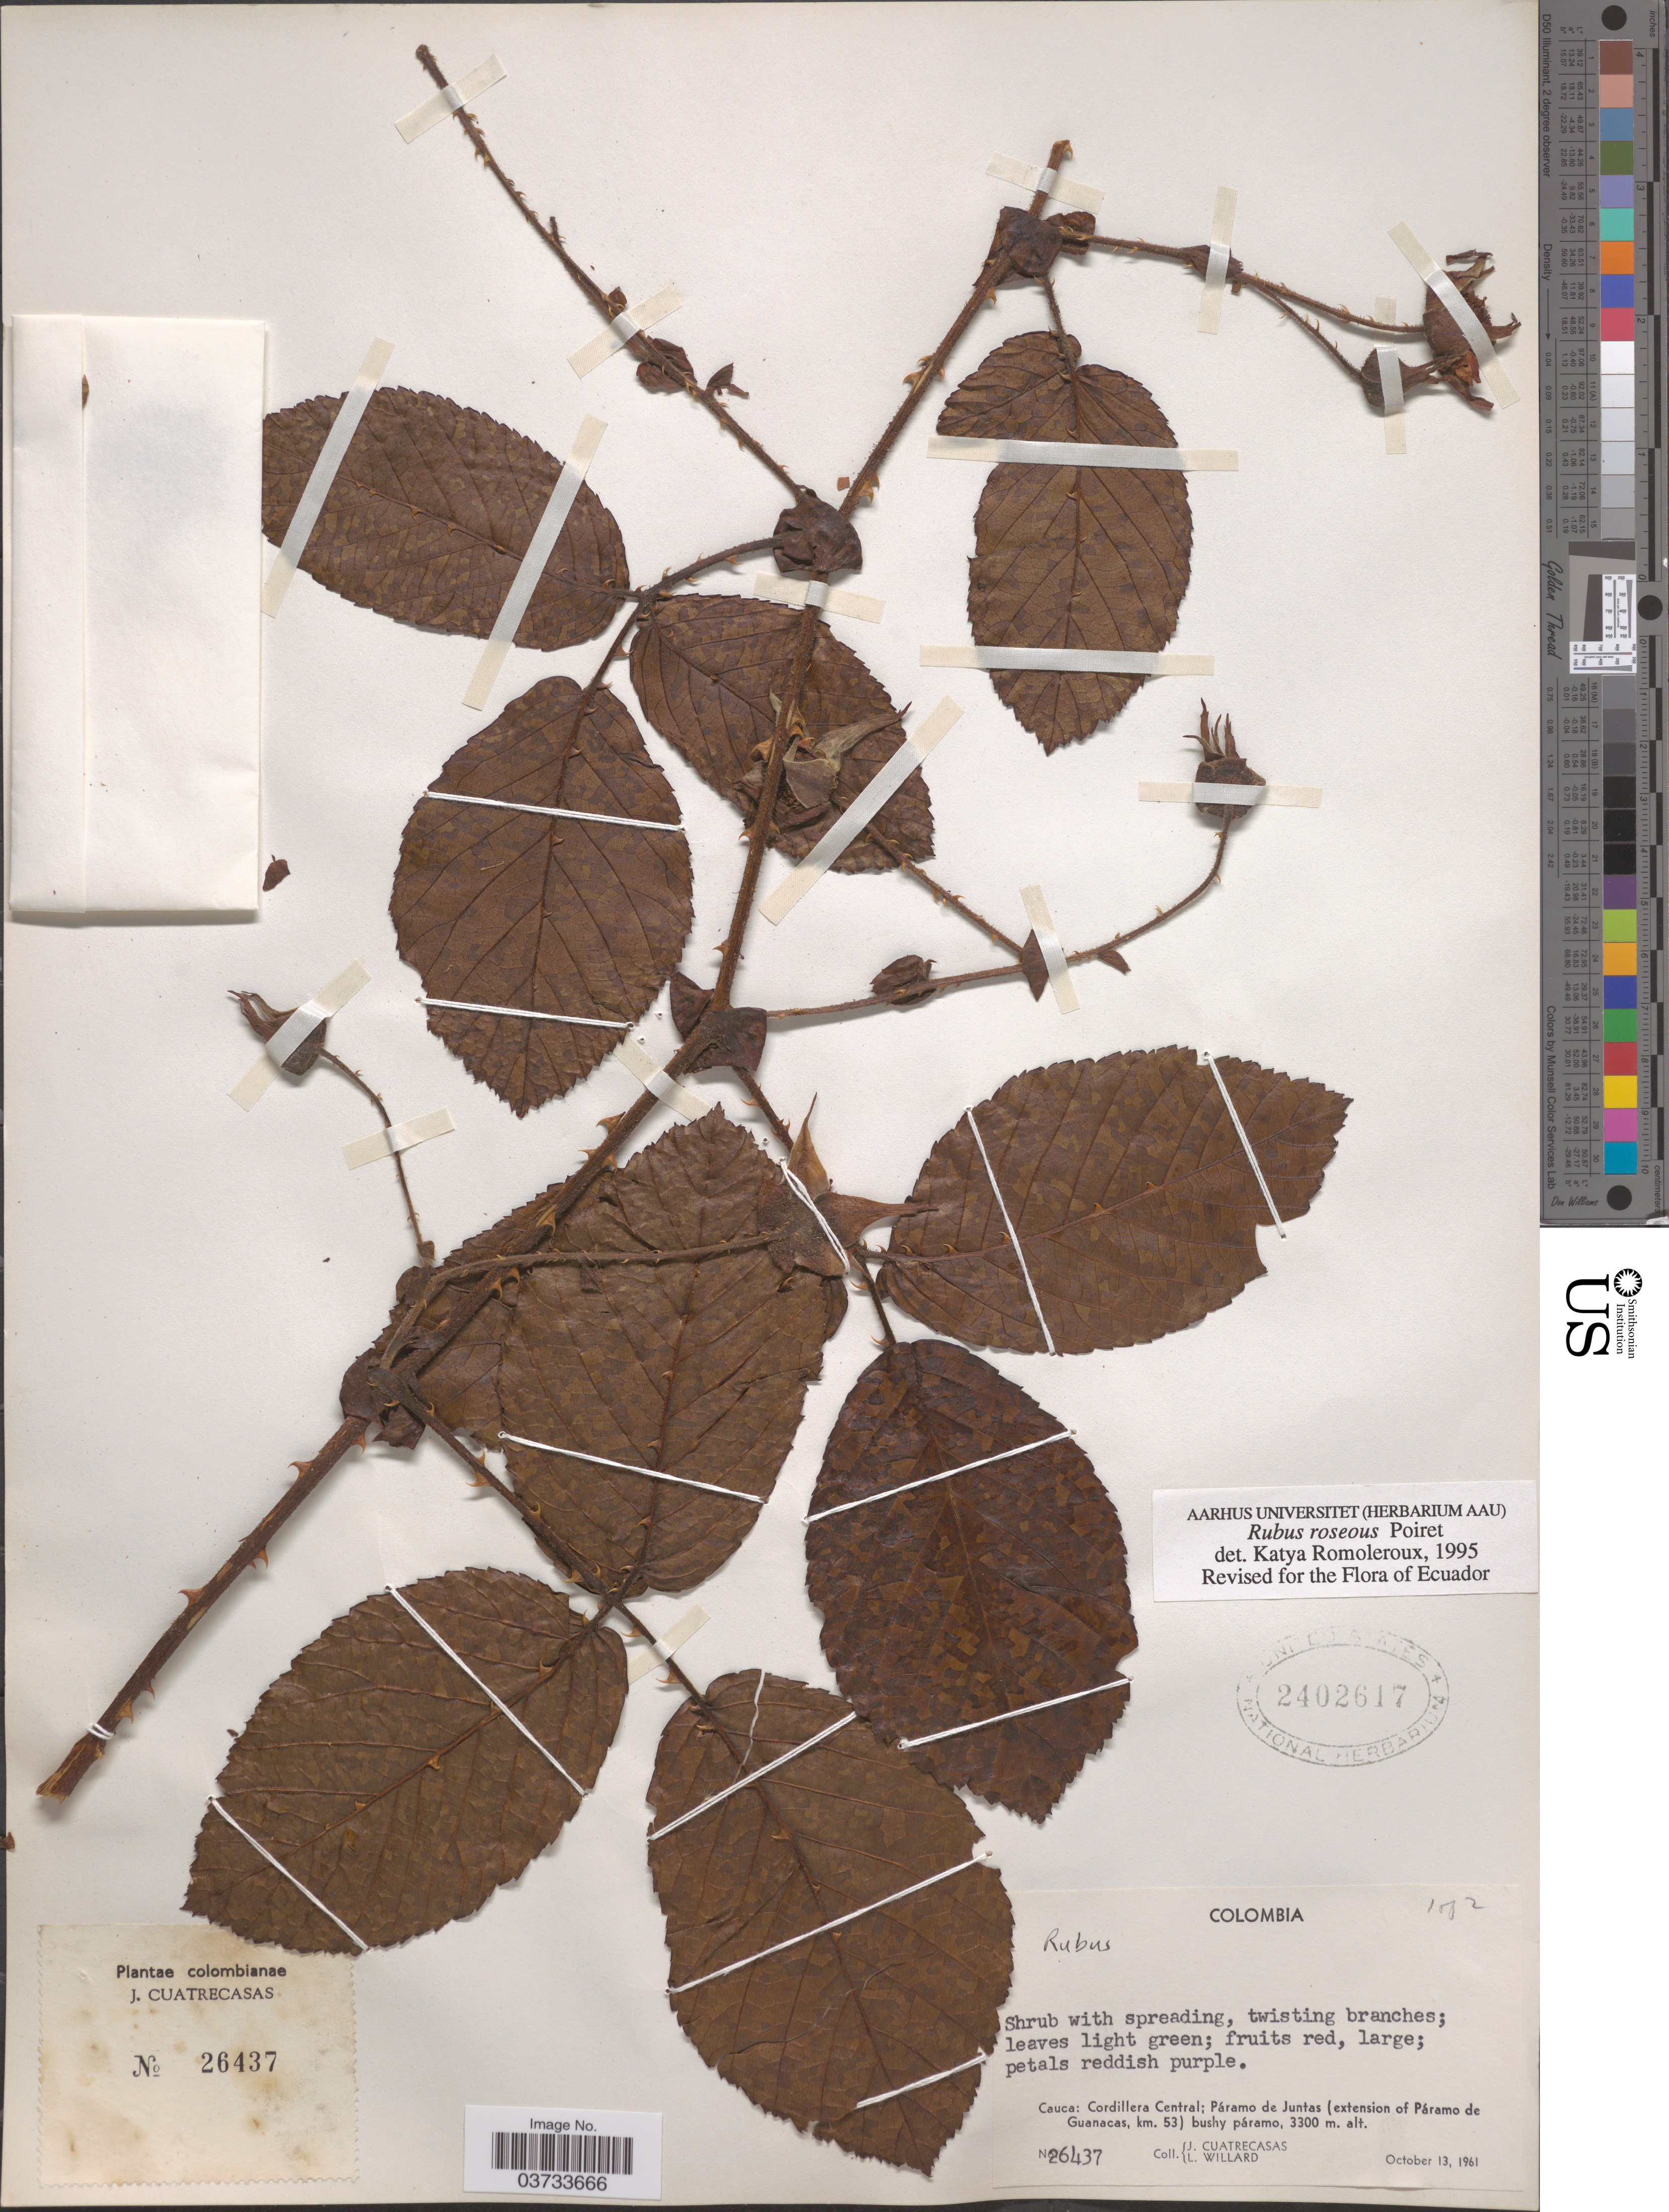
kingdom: Plantae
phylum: Tracheophyta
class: Magnoliopsida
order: Rosales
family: Rosaceae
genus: Rubus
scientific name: Rubus roseus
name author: Poir.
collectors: J. Cuatrecasas & L. Willard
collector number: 26437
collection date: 1961-10-13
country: Colombia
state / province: Cauca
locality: Cordillera Central; Páramo de Juntas (extension of Páramo de Guanacas, km. 53) bushy páramo.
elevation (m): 3300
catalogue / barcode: US 2402617